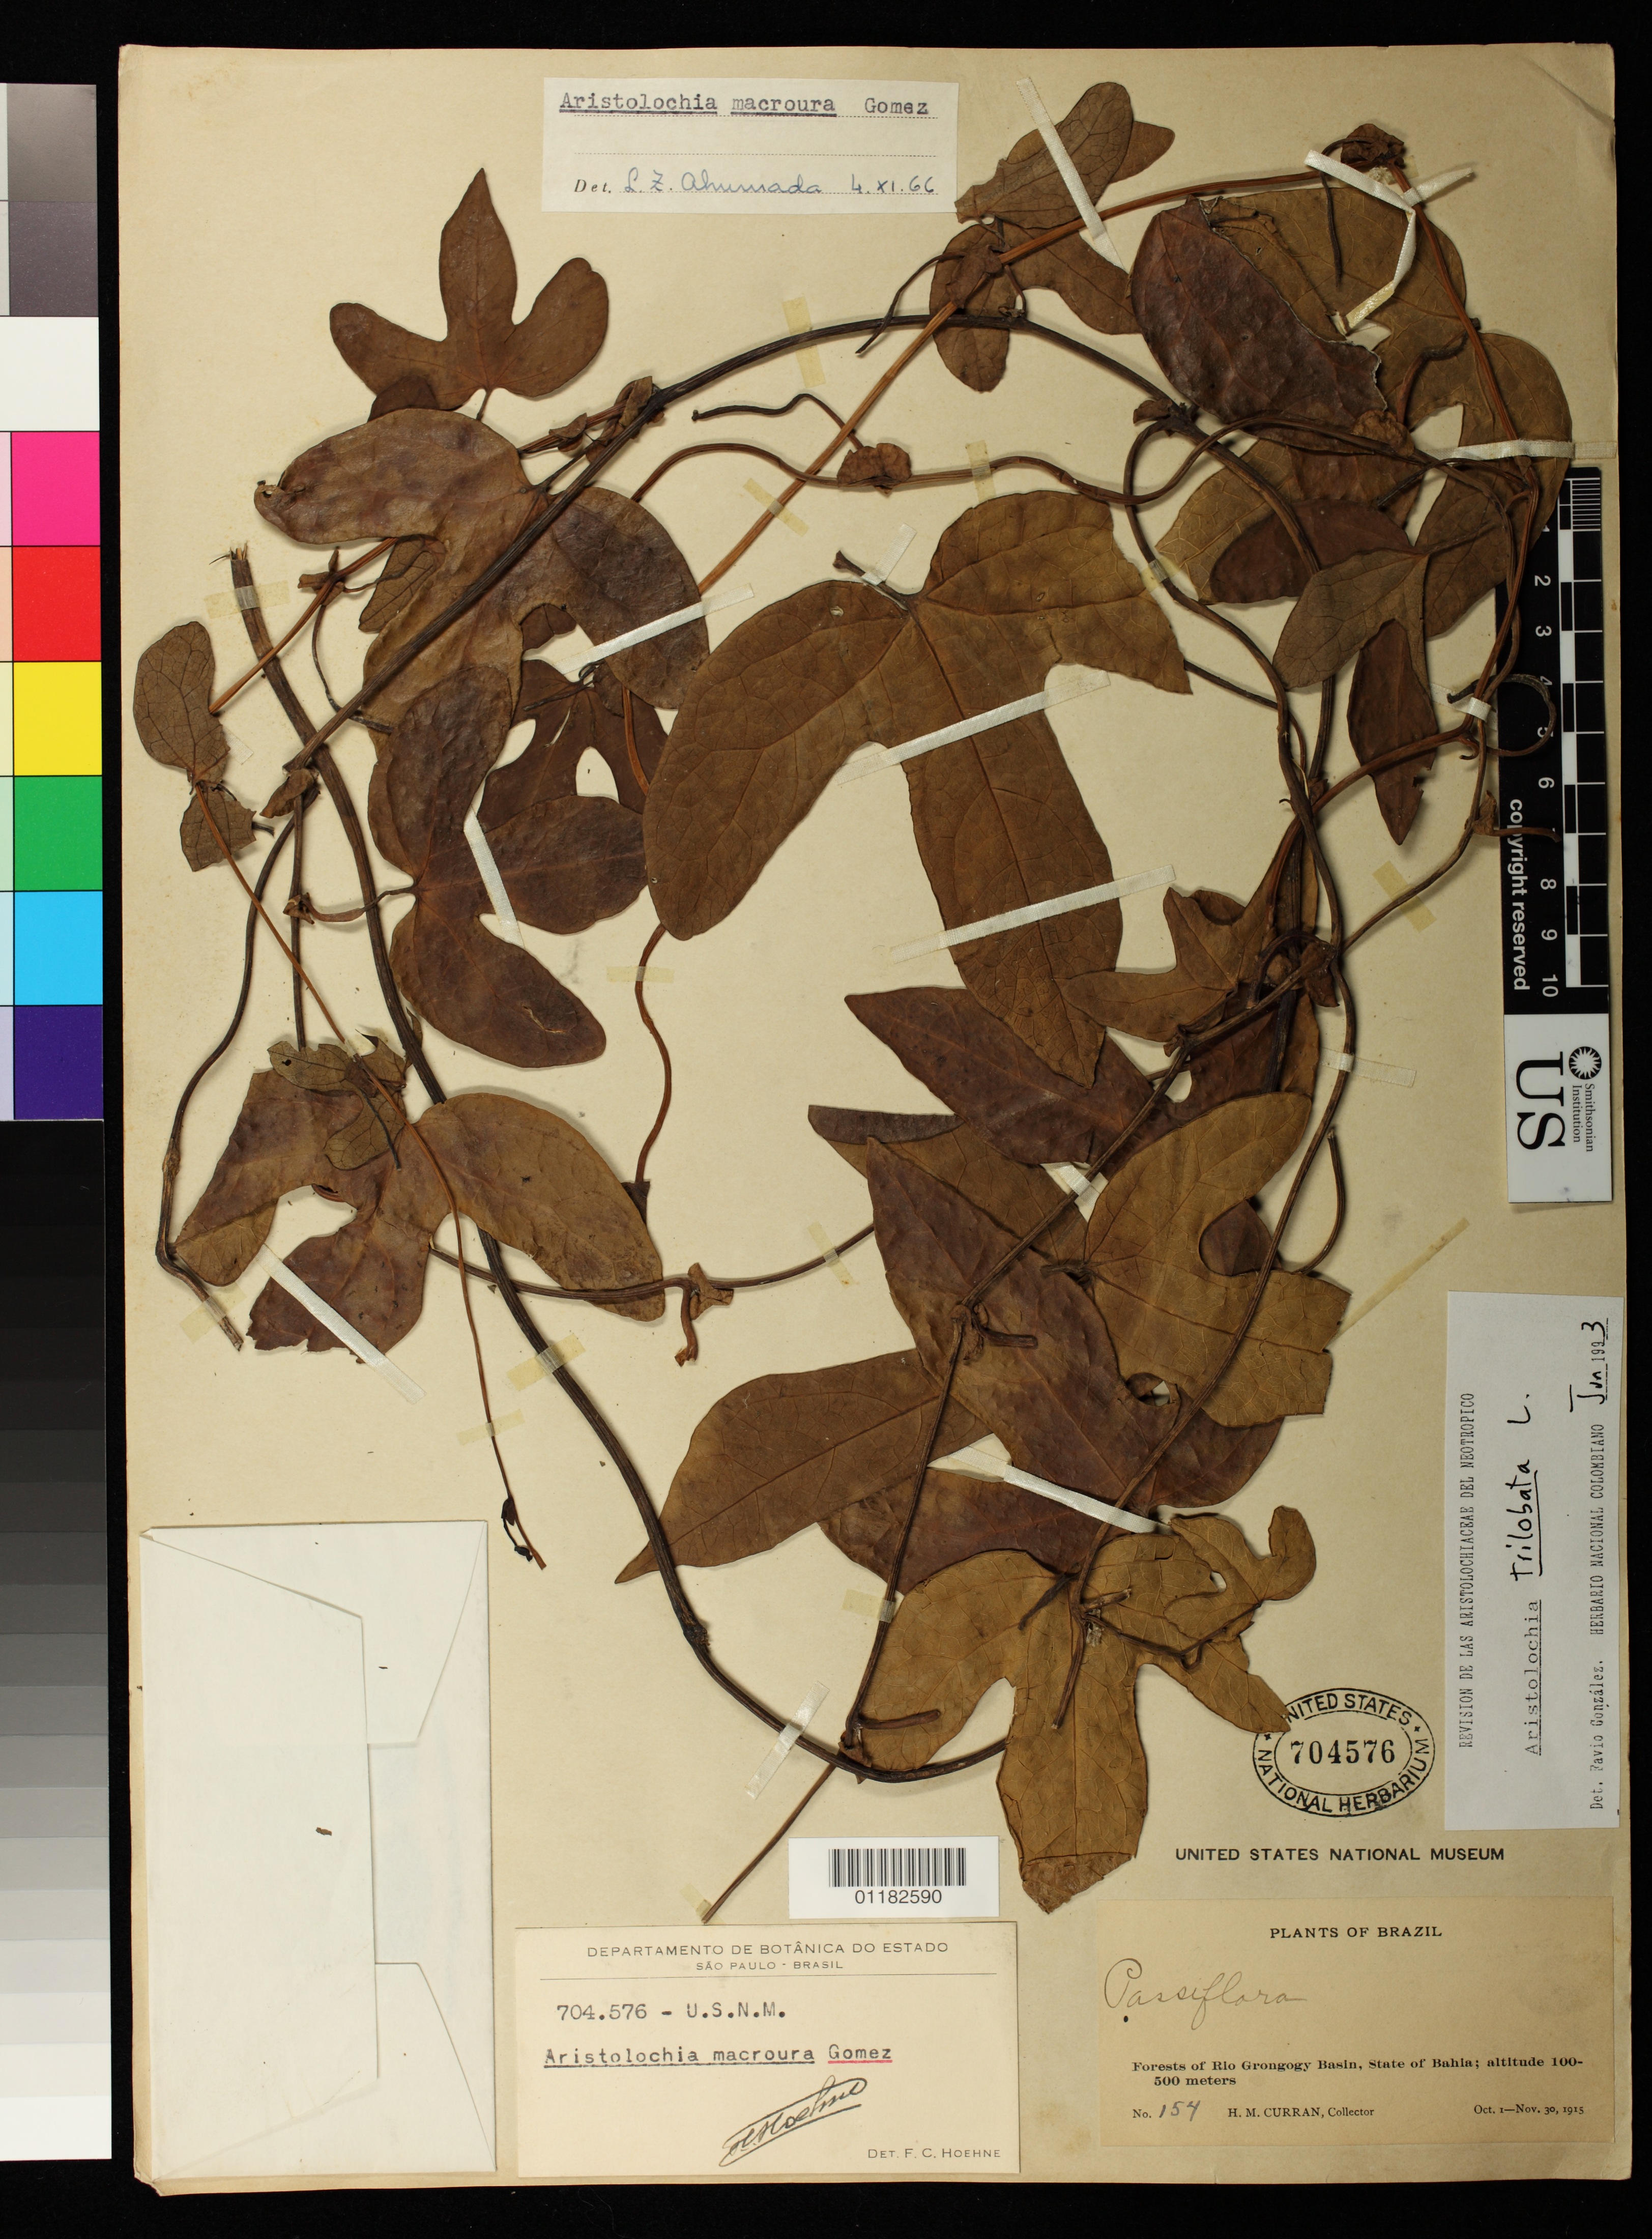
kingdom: Plantae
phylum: Tracheophyta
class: Magnoliopsida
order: Piperales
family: Aristolochiaceae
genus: Aristolochia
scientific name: Aristolochia trilobata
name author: L.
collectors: H. M. Curran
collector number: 154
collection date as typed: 01 Oct 1915 to 30 Nov 1915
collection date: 1915-10-01/1915-11-30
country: Brazil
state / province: Bahia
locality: Forests of Rio Grongogy basin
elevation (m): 100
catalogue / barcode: US 704576